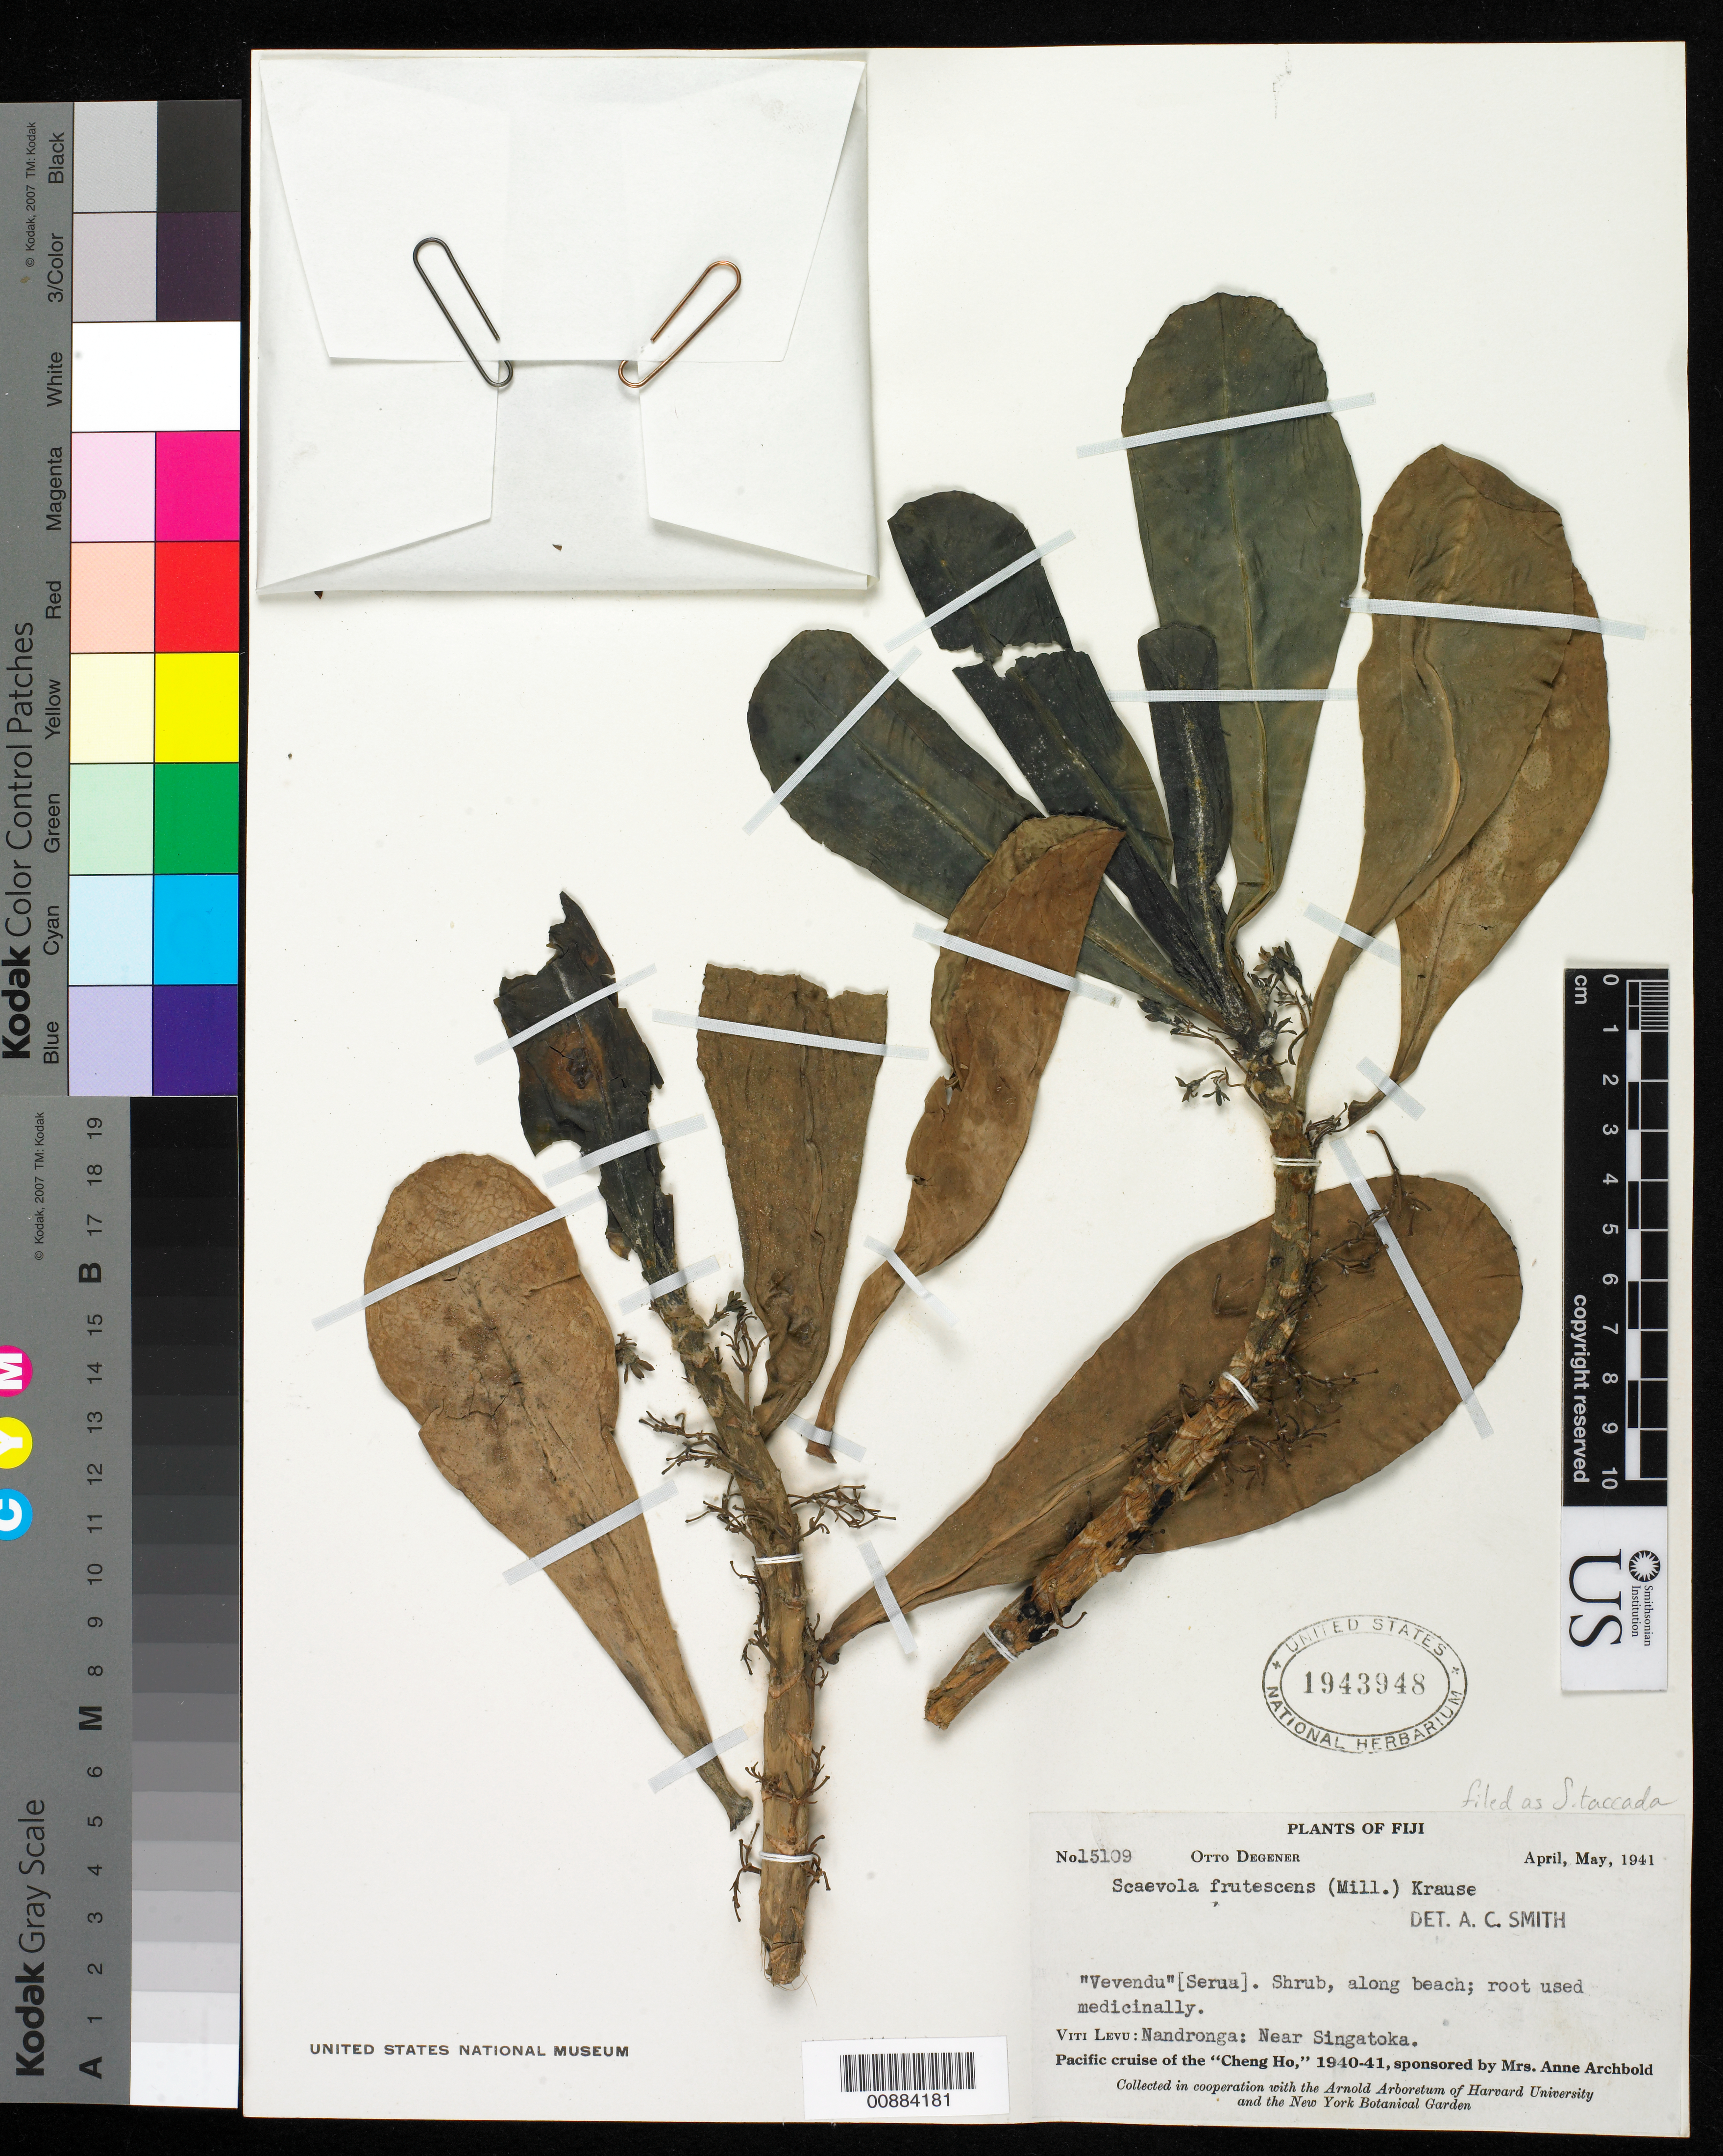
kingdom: Plantae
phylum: Tracheophyta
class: Magnoliopsida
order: Asterales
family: Goodeniaceae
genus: Scaevola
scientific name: Scaevola taccada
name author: (Gaertn.) Roxb.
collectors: O. Degener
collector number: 15109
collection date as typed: Apr 1941 to May 1941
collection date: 1941-04/1941-05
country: Fiji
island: Viti Levu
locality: Nandronga, near Singatoka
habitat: along beach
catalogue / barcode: US 1943948